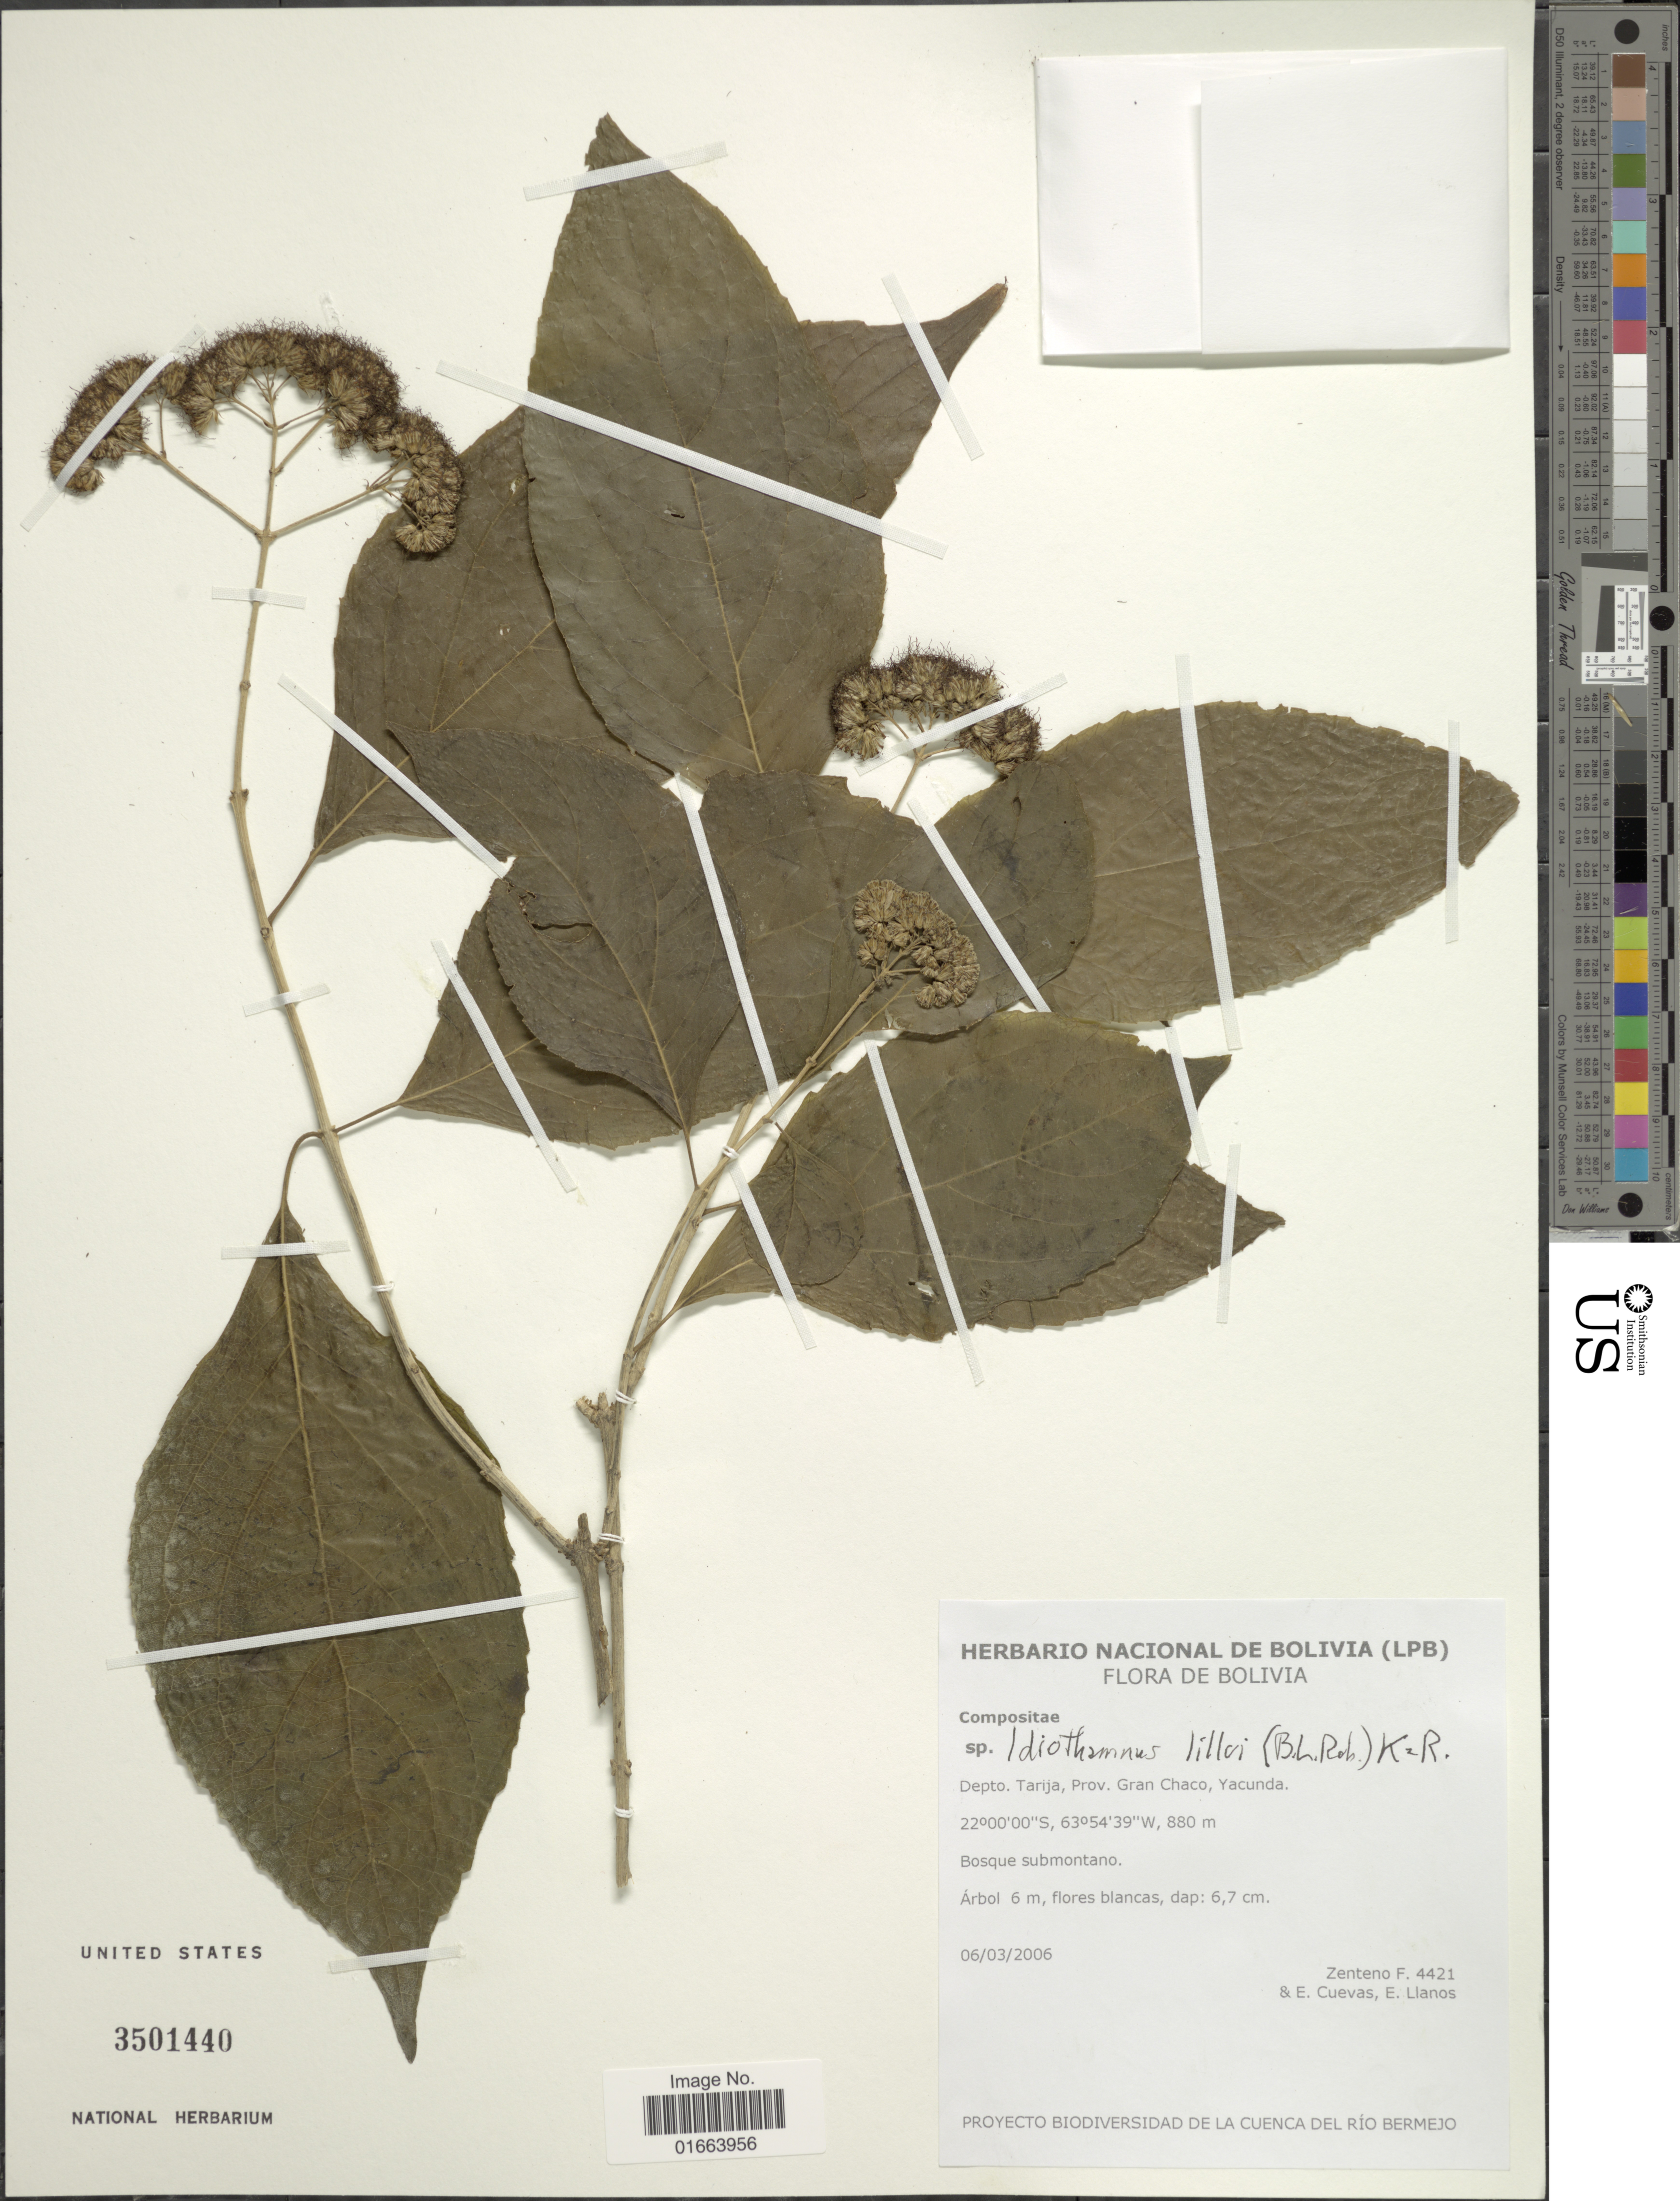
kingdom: Plantae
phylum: Tracheophyta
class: Magnoliopsida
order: Asterales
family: Asteraceae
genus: Idiothamnus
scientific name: Idiothamnus lilloi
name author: (B.L. Rob.) R.M. King & H. Rob.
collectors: F. Zenteno, E. Cuevas & E. Llanos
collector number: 4421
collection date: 2006-03-06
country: Bolivia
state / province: Tarija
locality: Prov. Gran Chaco, Yacunda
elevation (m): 880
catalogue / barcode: US 3501440